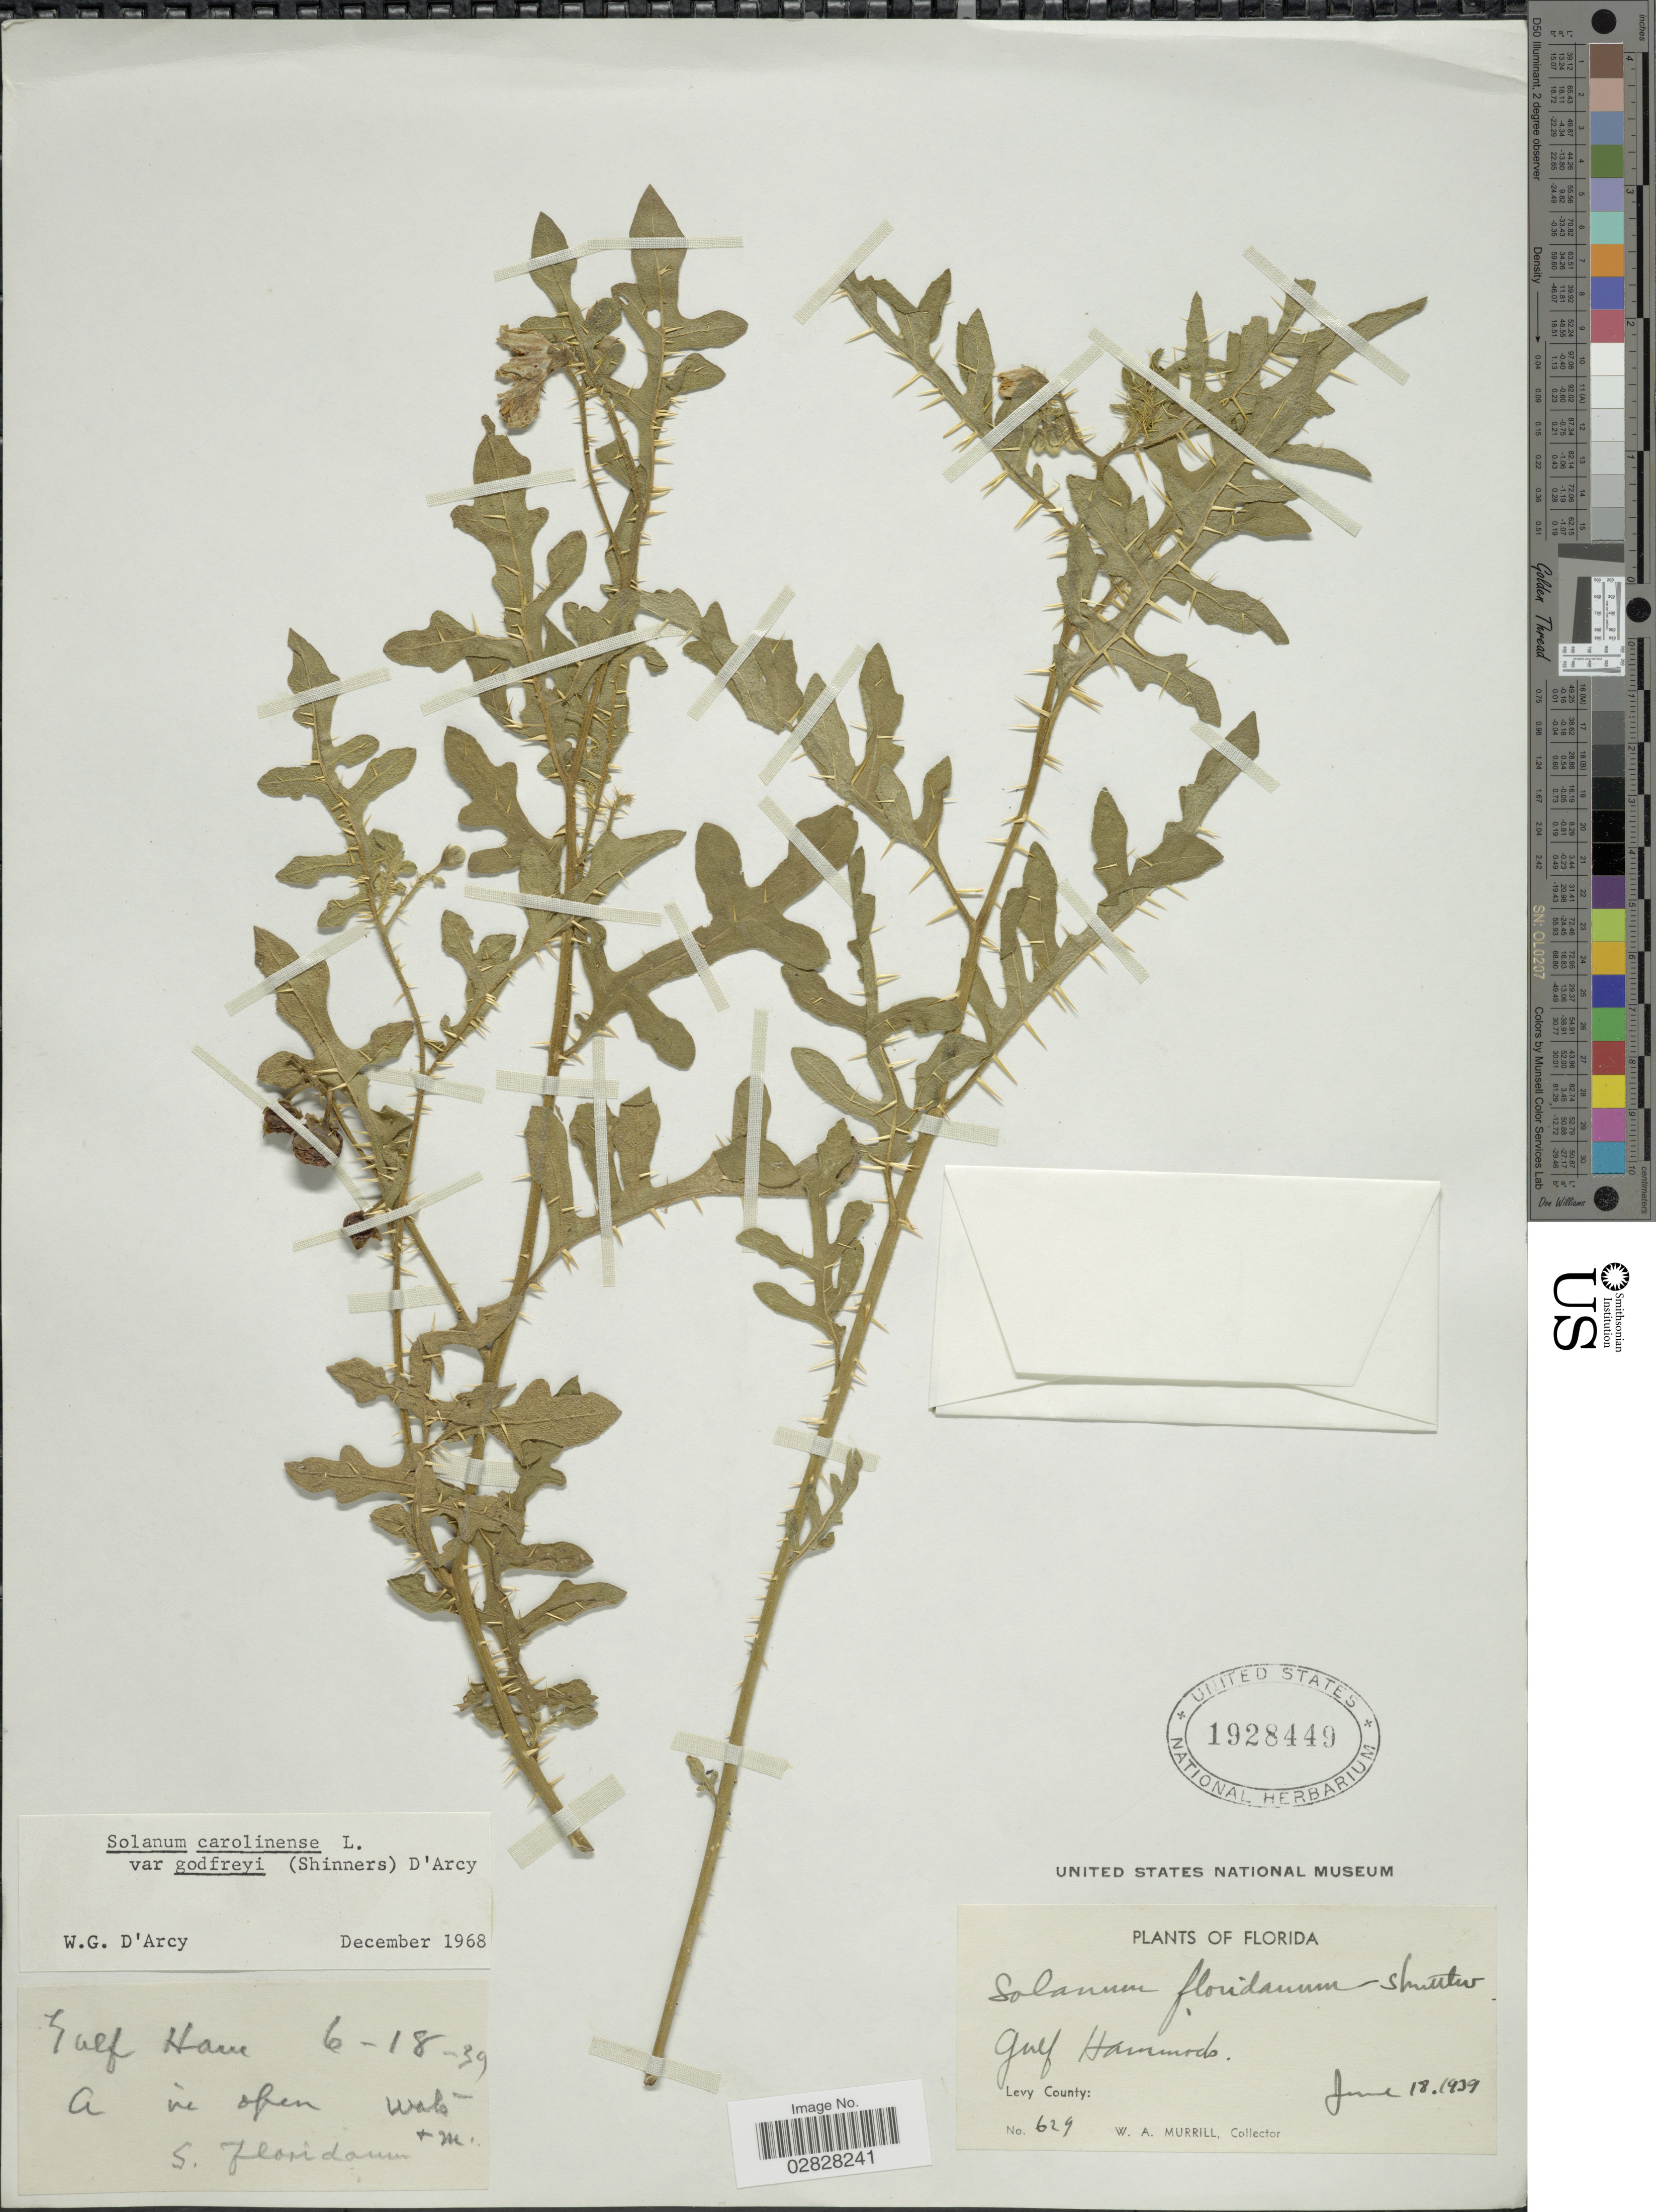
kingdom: Plantae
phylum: Tracheophyta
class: Magnoliopsida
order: Solanales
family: Solanaceae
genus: Solanum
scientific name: Solanum carolinense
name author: L.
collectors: W. A. Murrill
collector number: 629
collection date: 1939-06-18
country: United States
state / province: Florida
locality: Gulf Hammock. Levy County.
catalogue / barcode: US 1928449